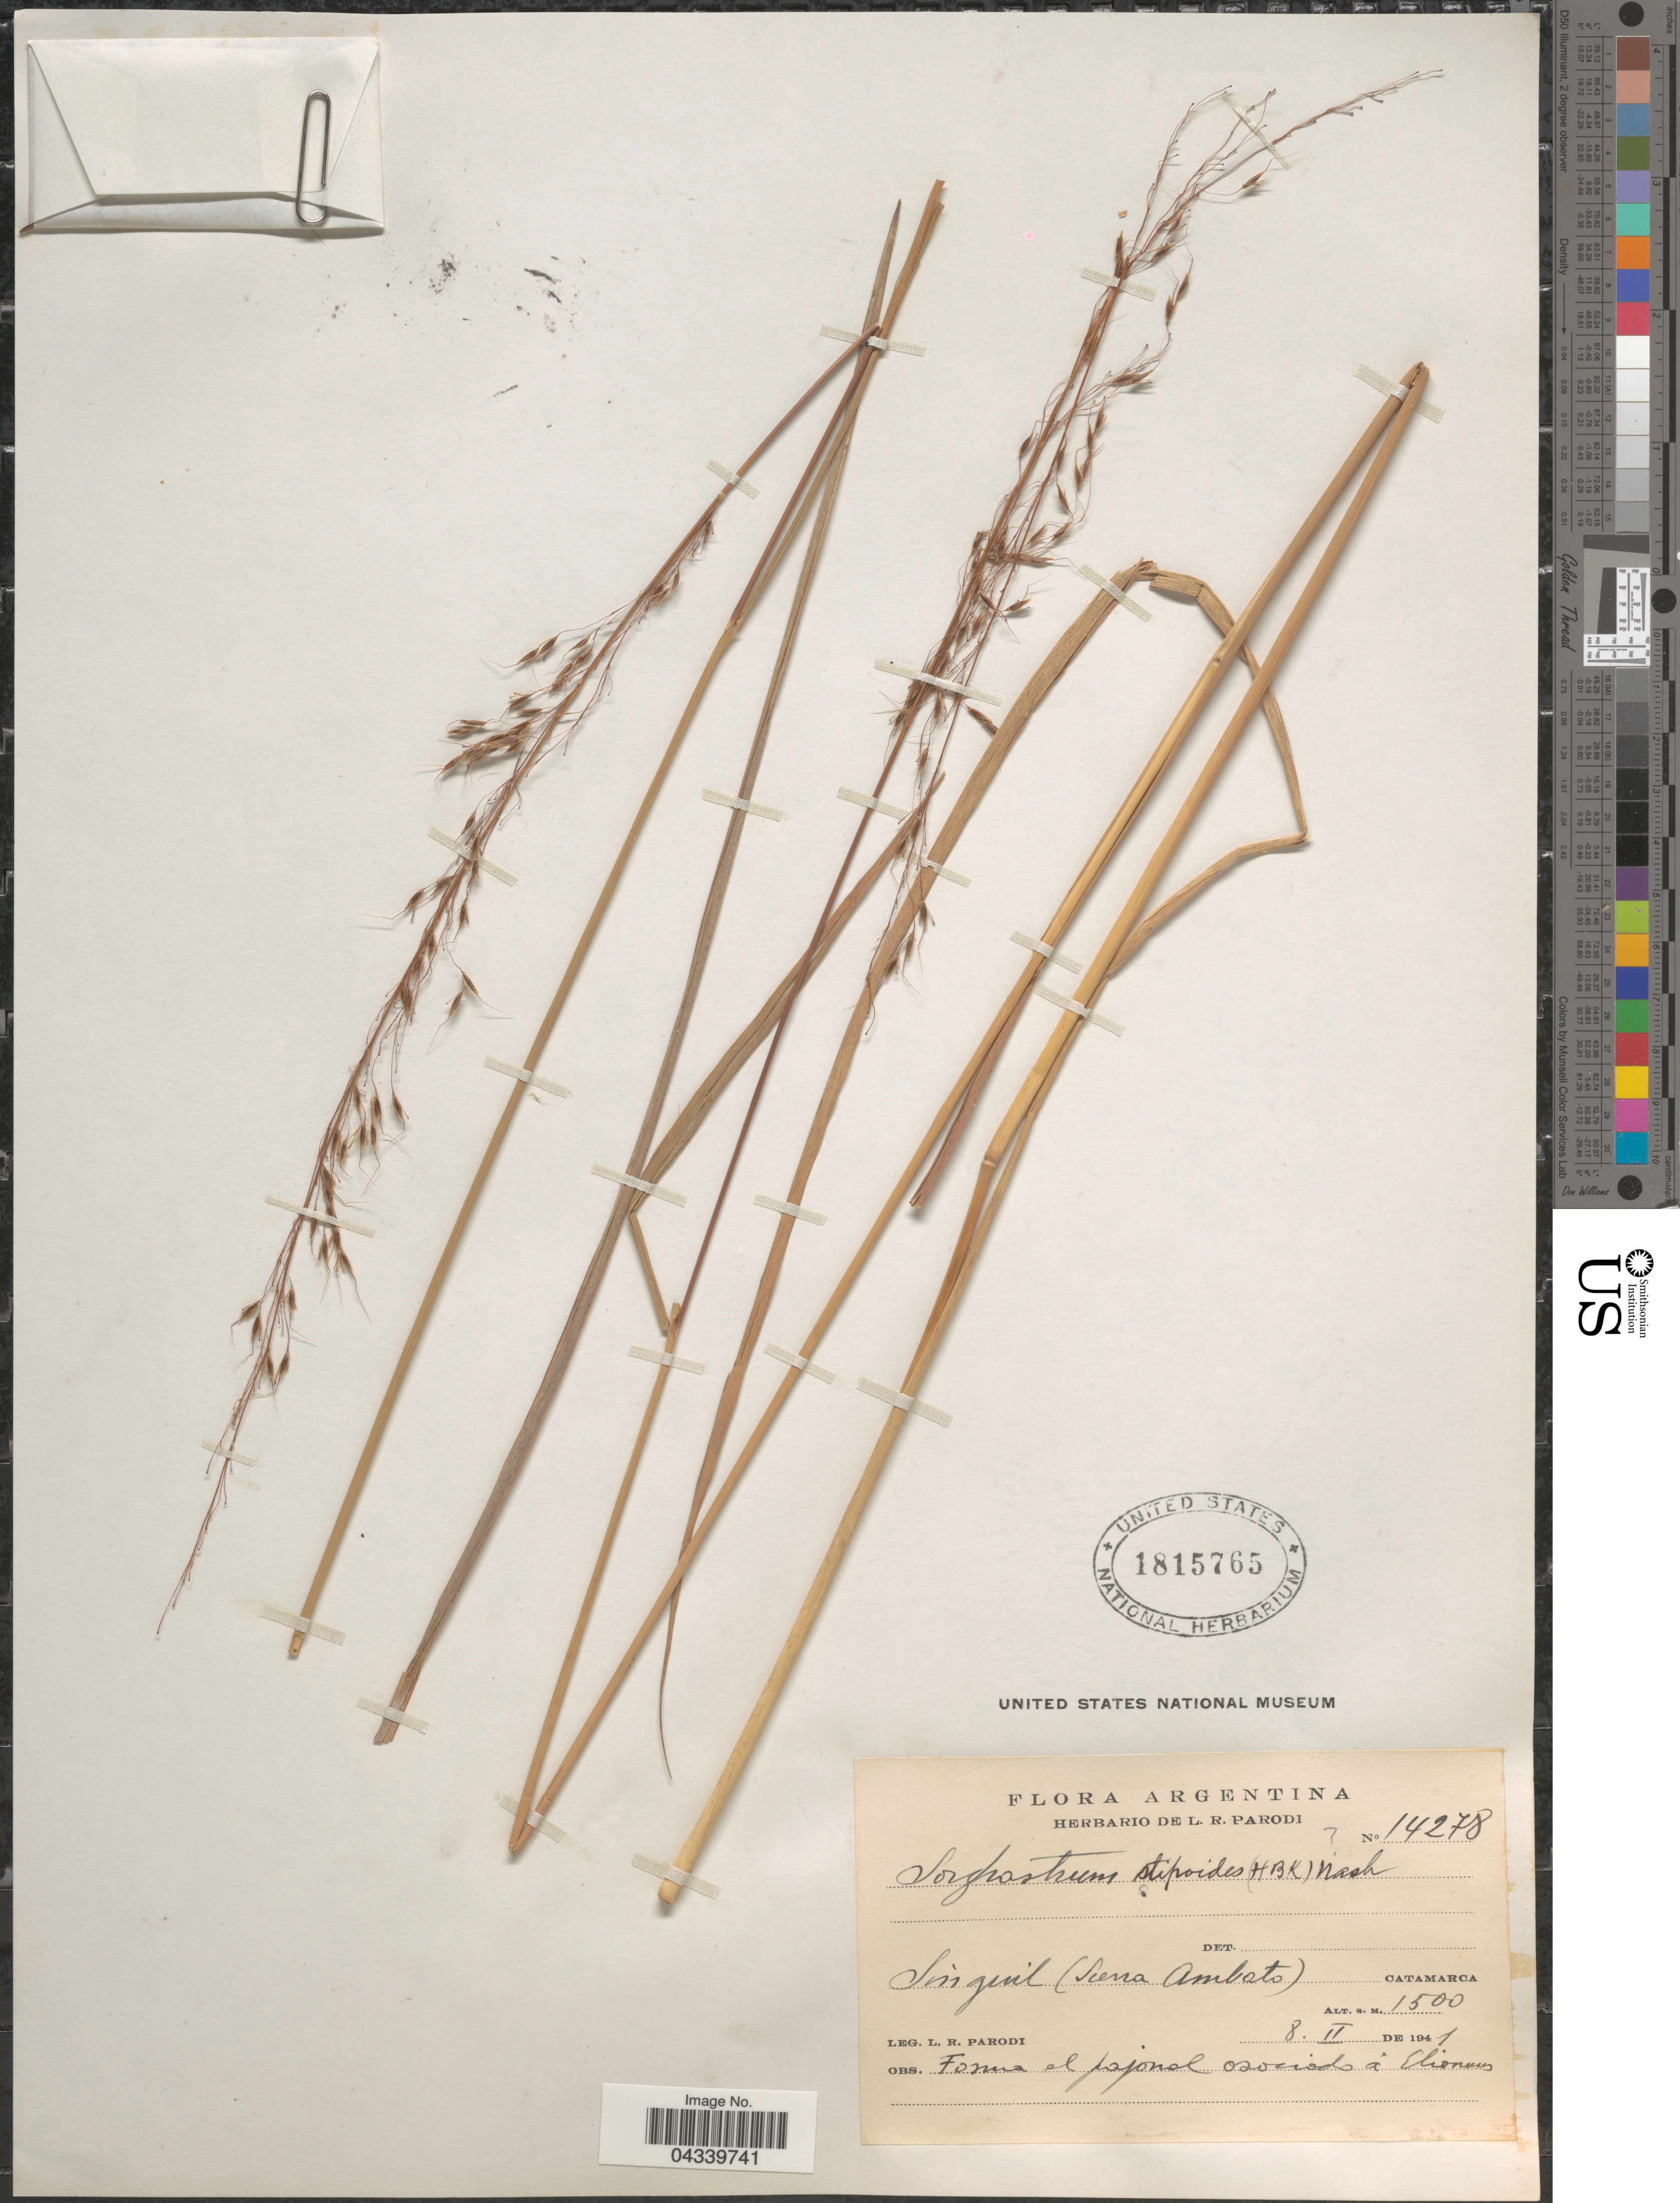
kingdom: Plantae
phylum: Tracheophyta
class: Liliopsida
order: Poales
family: Poaceae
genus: Sorghastrum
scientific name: Sorghastrum stipoides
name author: (Kunth) Nash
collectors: L. R. Parodi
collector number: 14278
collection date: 1941-02-08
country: Argentina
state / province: Catamarca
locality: Singuil (Sierra Ambato).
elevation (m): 1500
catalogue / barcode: US 1815765